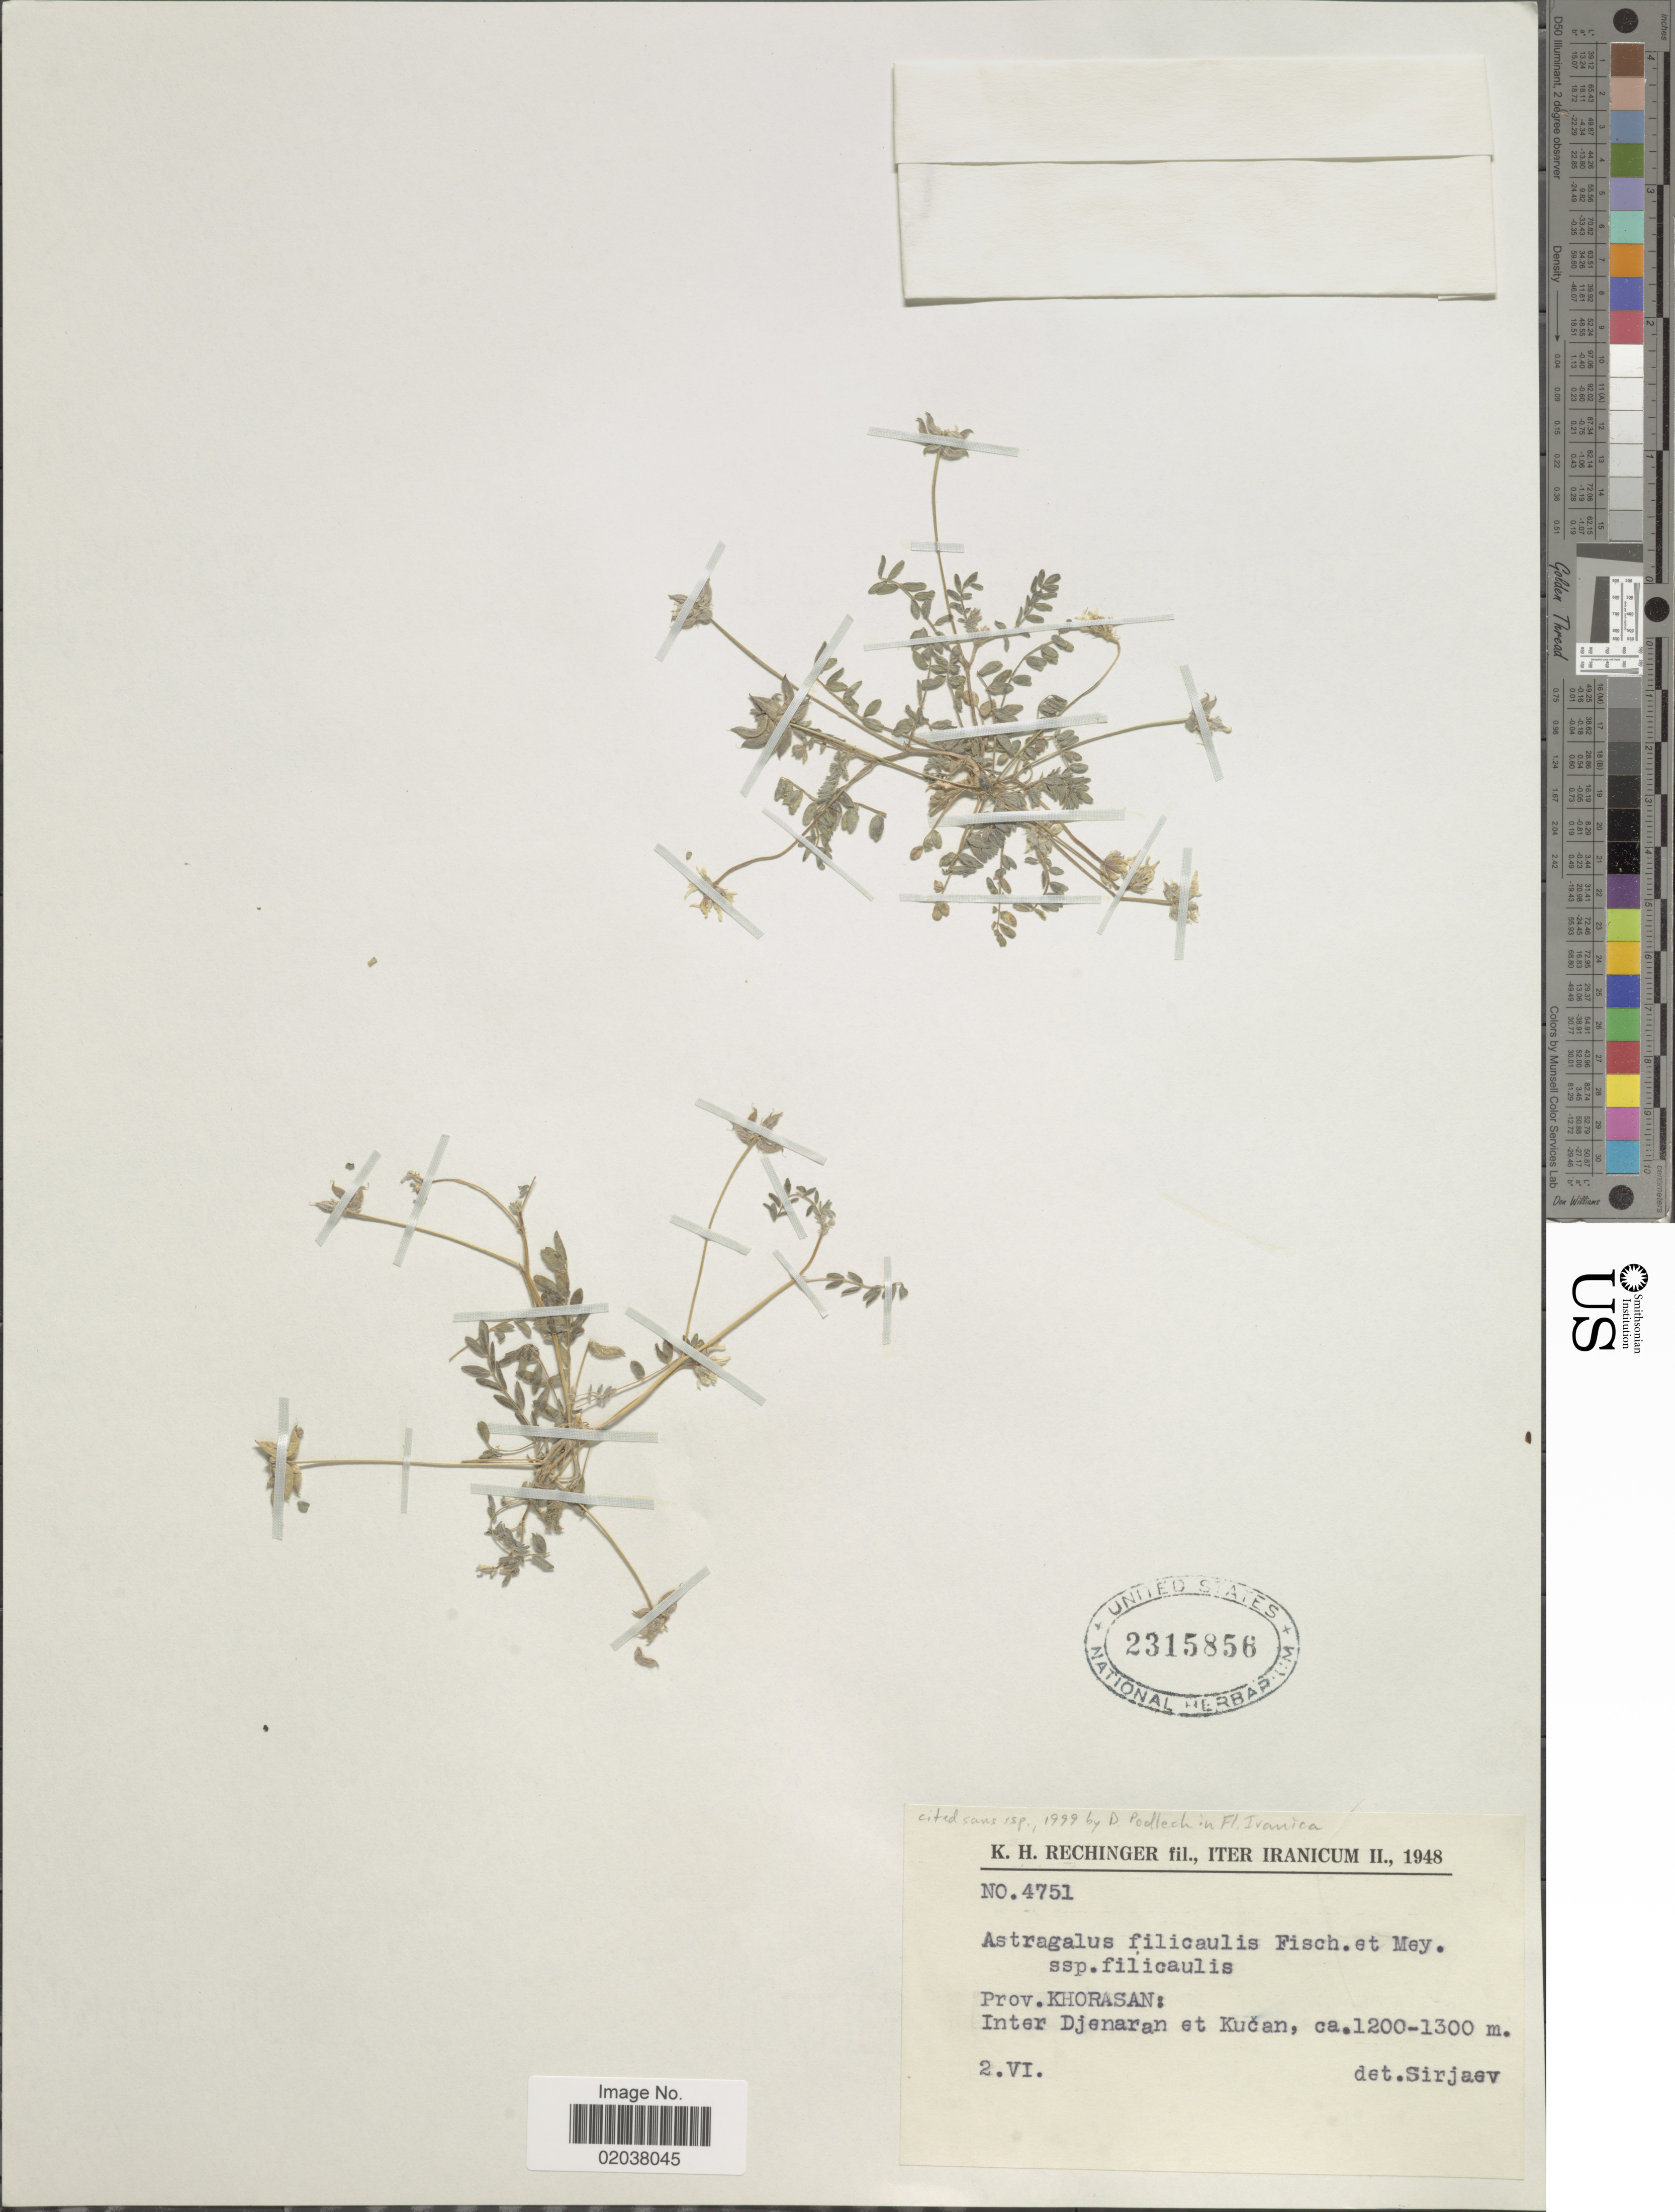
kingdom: Plantae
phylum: Tracheophyta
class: Magnoliopsida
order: Fabales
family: Fabaceae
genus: Astragalus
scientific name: Astragalus filicaulis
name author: Kar. & Kir.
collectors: K. H. Rechinger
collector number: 4751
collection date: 1948-06-02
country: Iran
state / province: Khorasan [obsolete]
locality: Iter Iranicum. Prov. Khorasan: Inter Djenaran et Kucan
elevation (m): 1200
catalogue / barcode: US 2315856